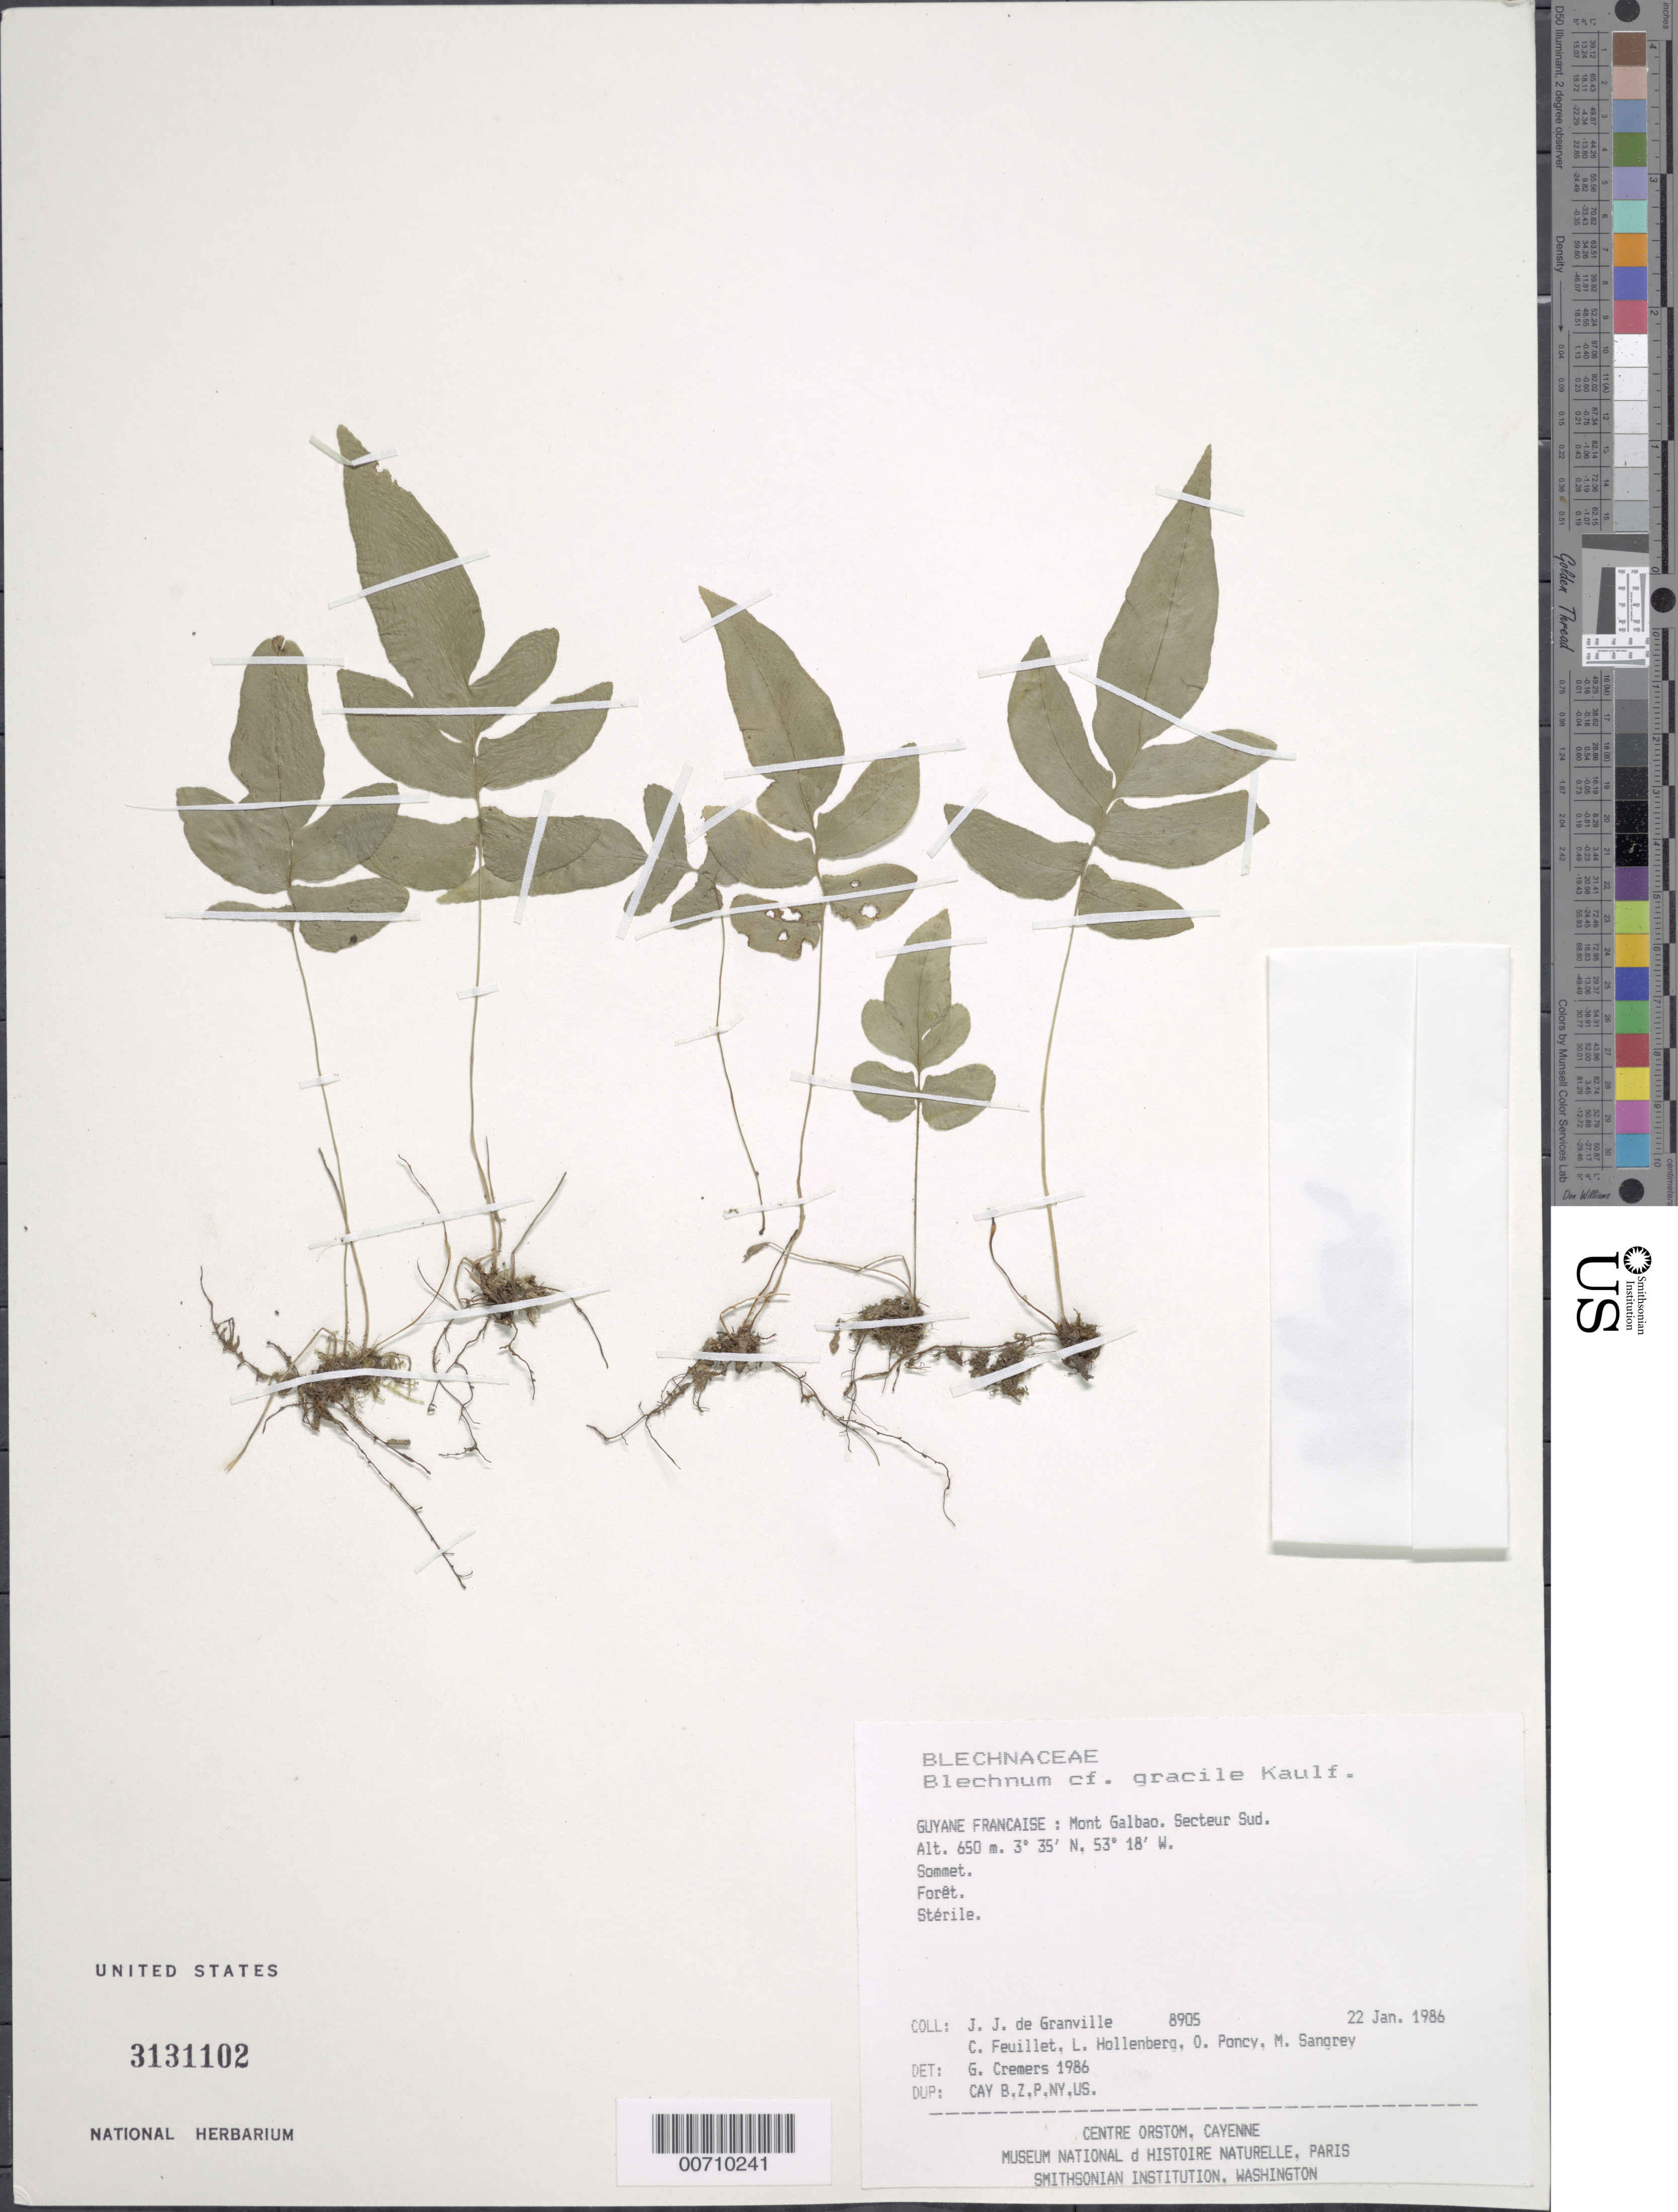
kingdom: Plantae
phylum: Tracheophyta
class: Polypodiopsida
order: Polypodiales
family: Blechnaceae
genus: Blechnum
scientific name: Blechnum gracile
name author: Kaulf.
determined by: Cremers, Georges A.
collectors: J.-J. de Granville, C. Feuillet, L. Hollenberg, O. Poncy & M. S. Sangrey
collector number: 8905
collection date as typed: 22-Jan-86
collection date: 1986-01-22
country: French Guiana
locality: Mont Galbao. Secteur Sud. Sommet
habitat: Forêt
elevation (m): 650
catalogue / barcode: US 3131102